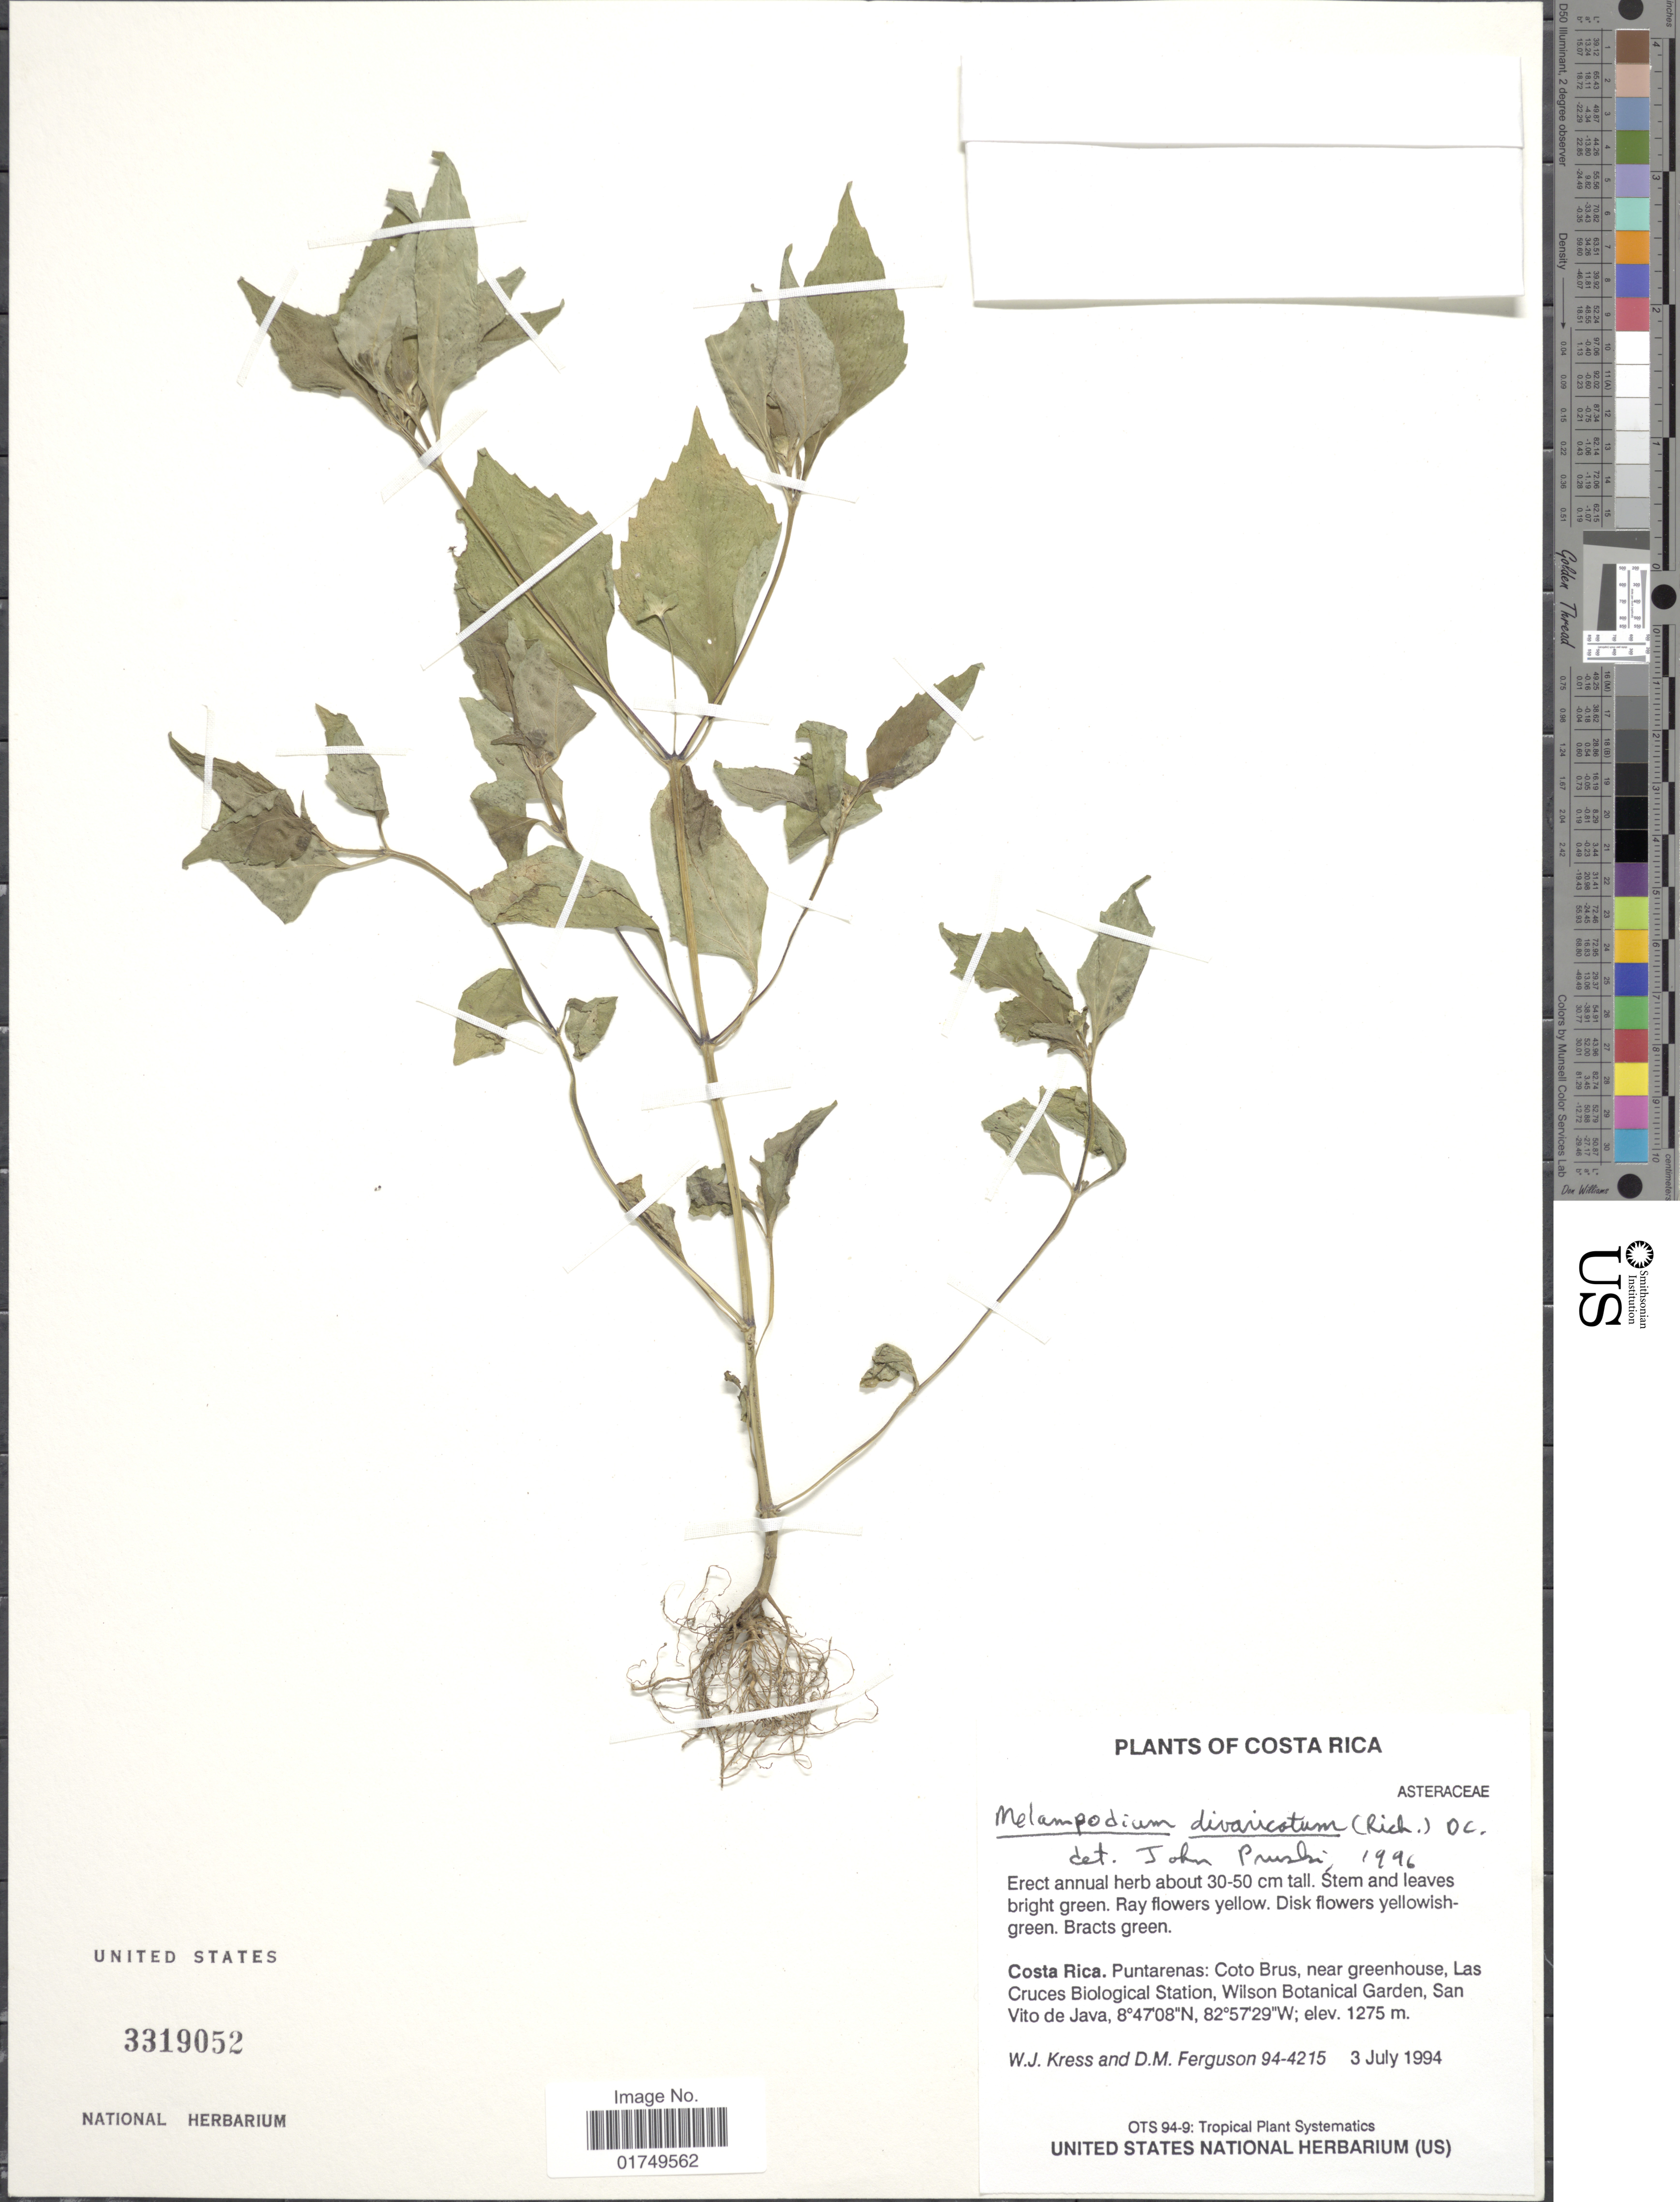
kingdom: Plantae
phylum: Tracheophyta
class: Magnoliopsida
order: Asterales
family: Asteraceae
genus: Melampodium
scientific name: Melampodium divaricatum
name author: (Rich.) DC.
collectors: W. J. Kress & D. M. Ferguson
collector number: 94-4215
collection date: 1994-07-03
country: Costa Rica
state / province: Puntarenas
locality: Coto Brus, near greenhouse, Las Cruces Biological Station, Wilson Botanical Garden, San Vito de Java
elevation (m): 1275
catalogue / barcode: US 3319052